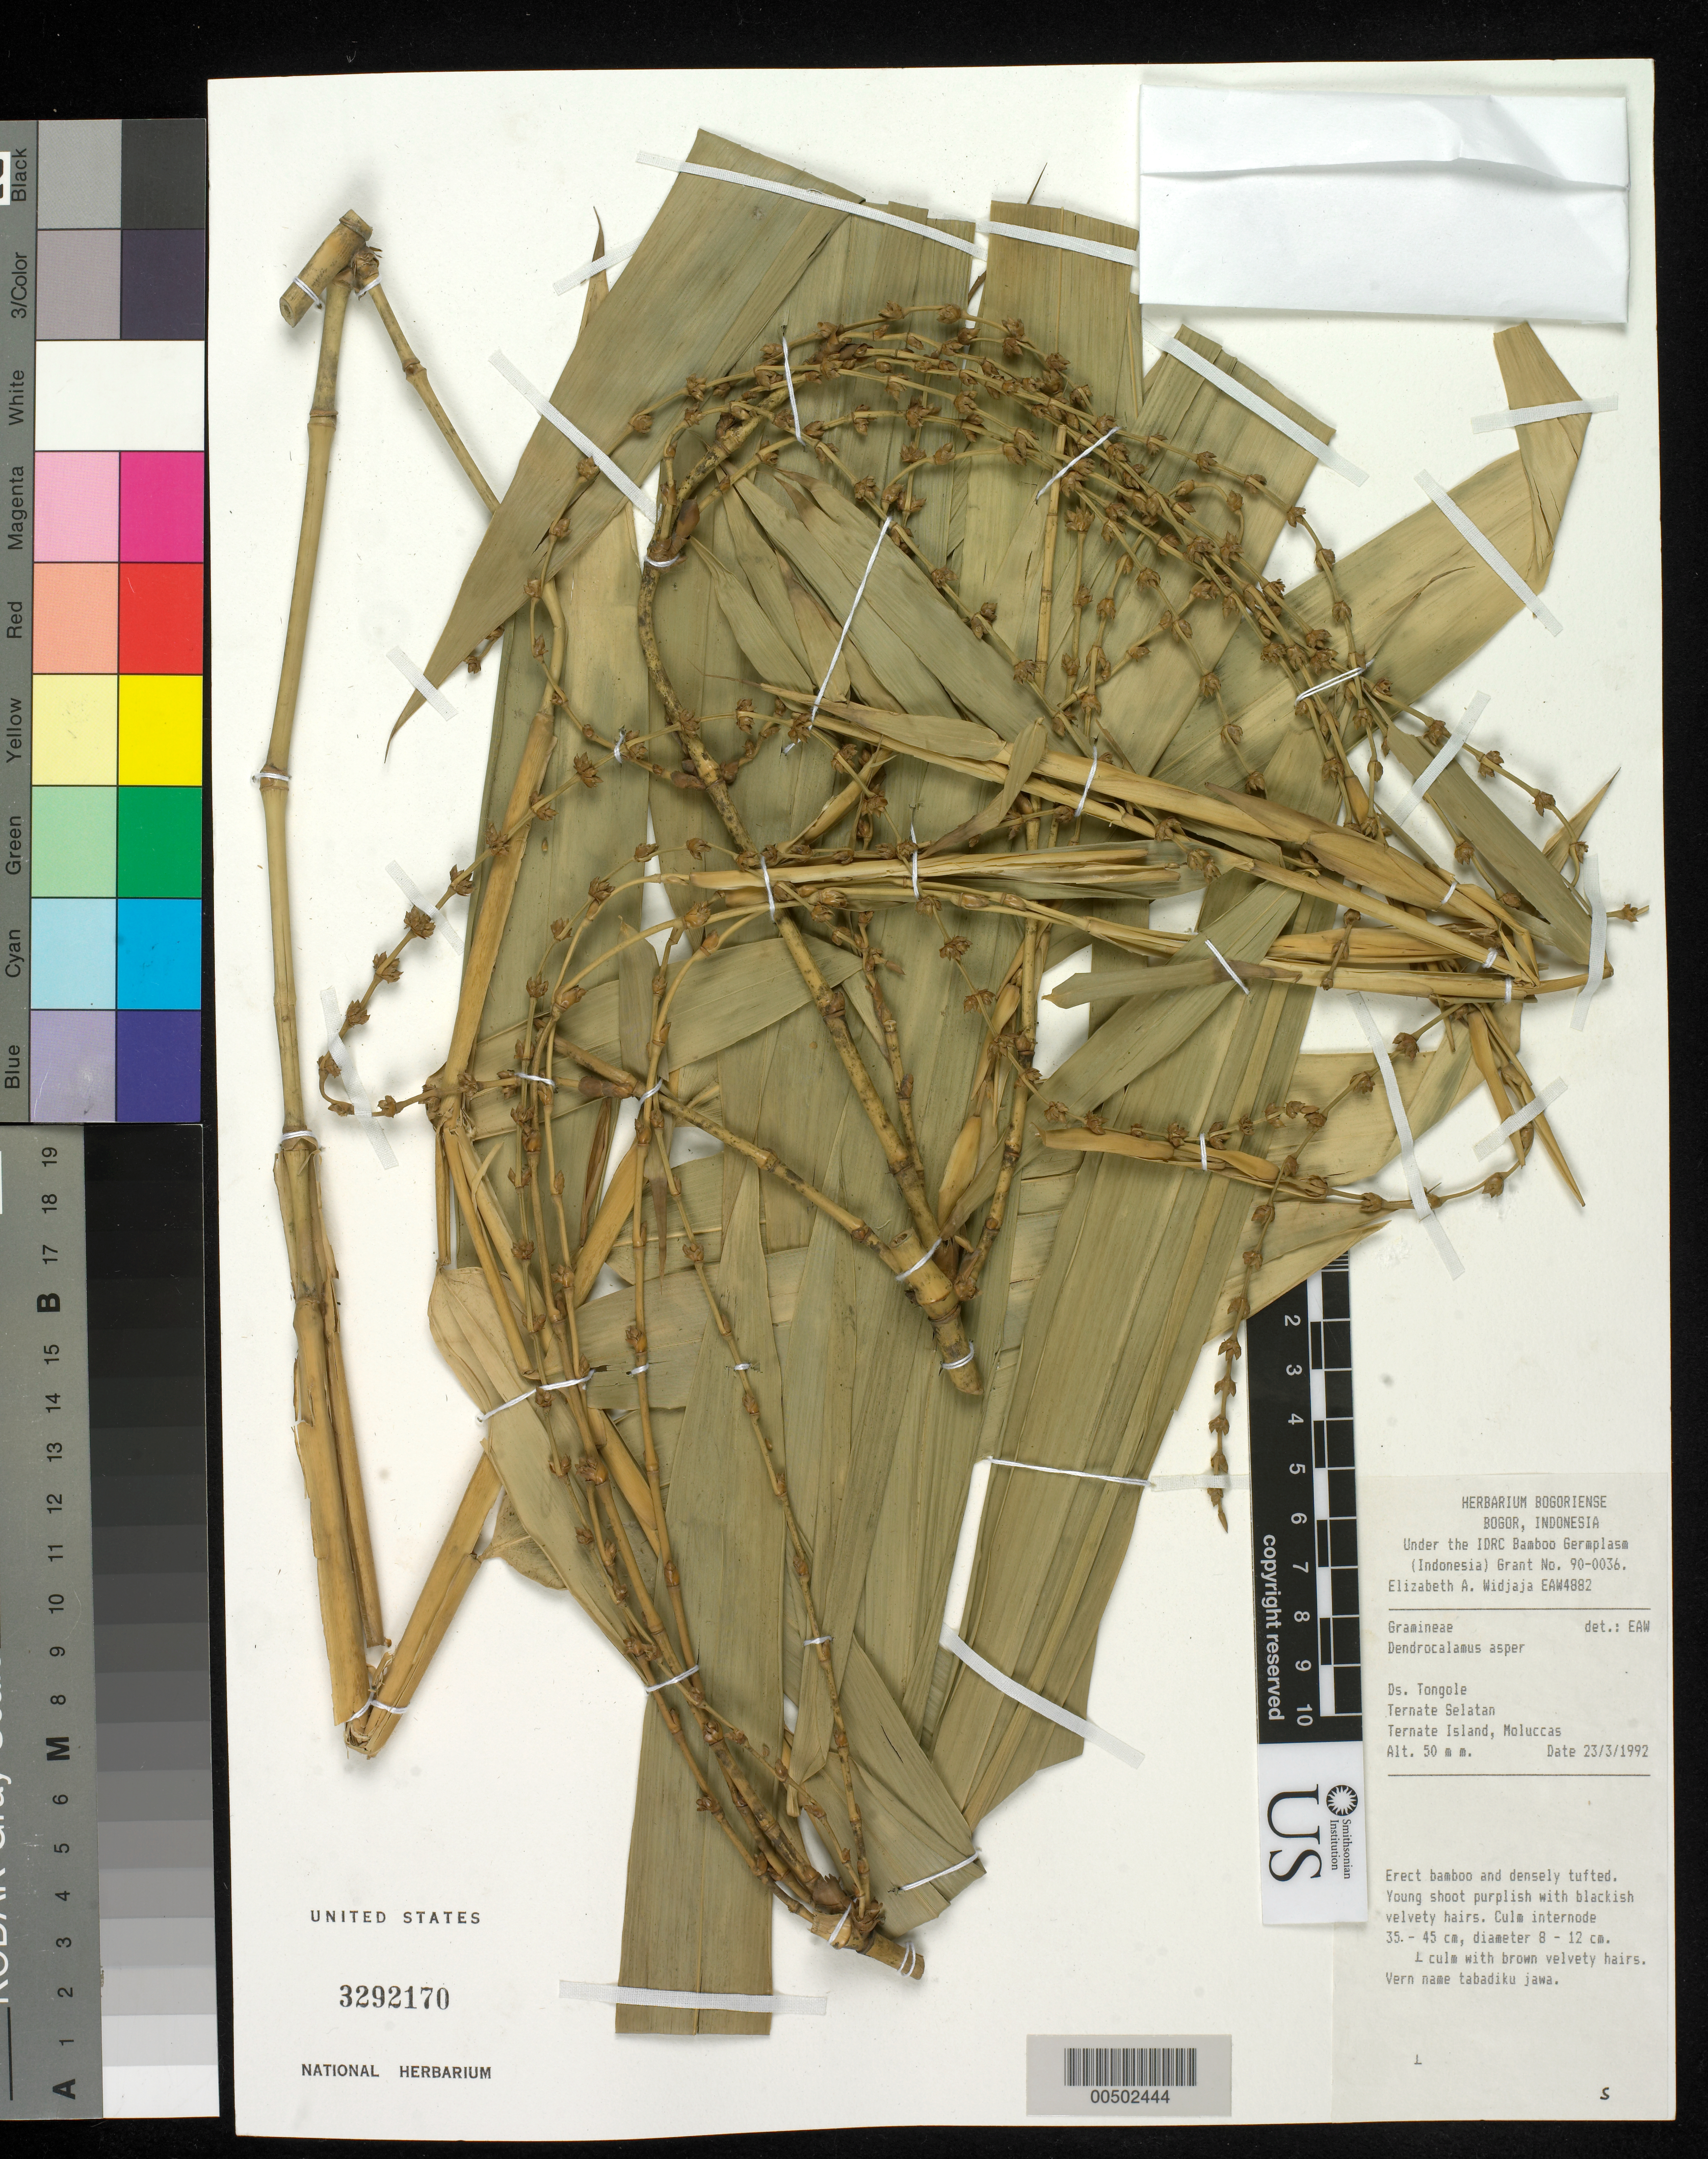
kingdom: Plantae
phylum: Tracheophyta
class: Liliopsida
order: Poales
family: Poaceae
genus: Dendrocalamus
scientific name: Dendrocalamus asper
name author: (Schult. & Schult. f.) Backer ex K. Heyne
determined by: Widjaja, E. A.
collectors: E. A. Widjaja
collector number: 4882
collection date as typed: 23 Mar 1992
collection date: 1992-03-23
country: Indonesia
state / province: Maluku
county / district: Maluku Utara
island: Ternate Island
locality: Ds. Tongole, Ternate Selatan [Moluccas]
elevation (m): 50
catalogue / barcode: US 3292170